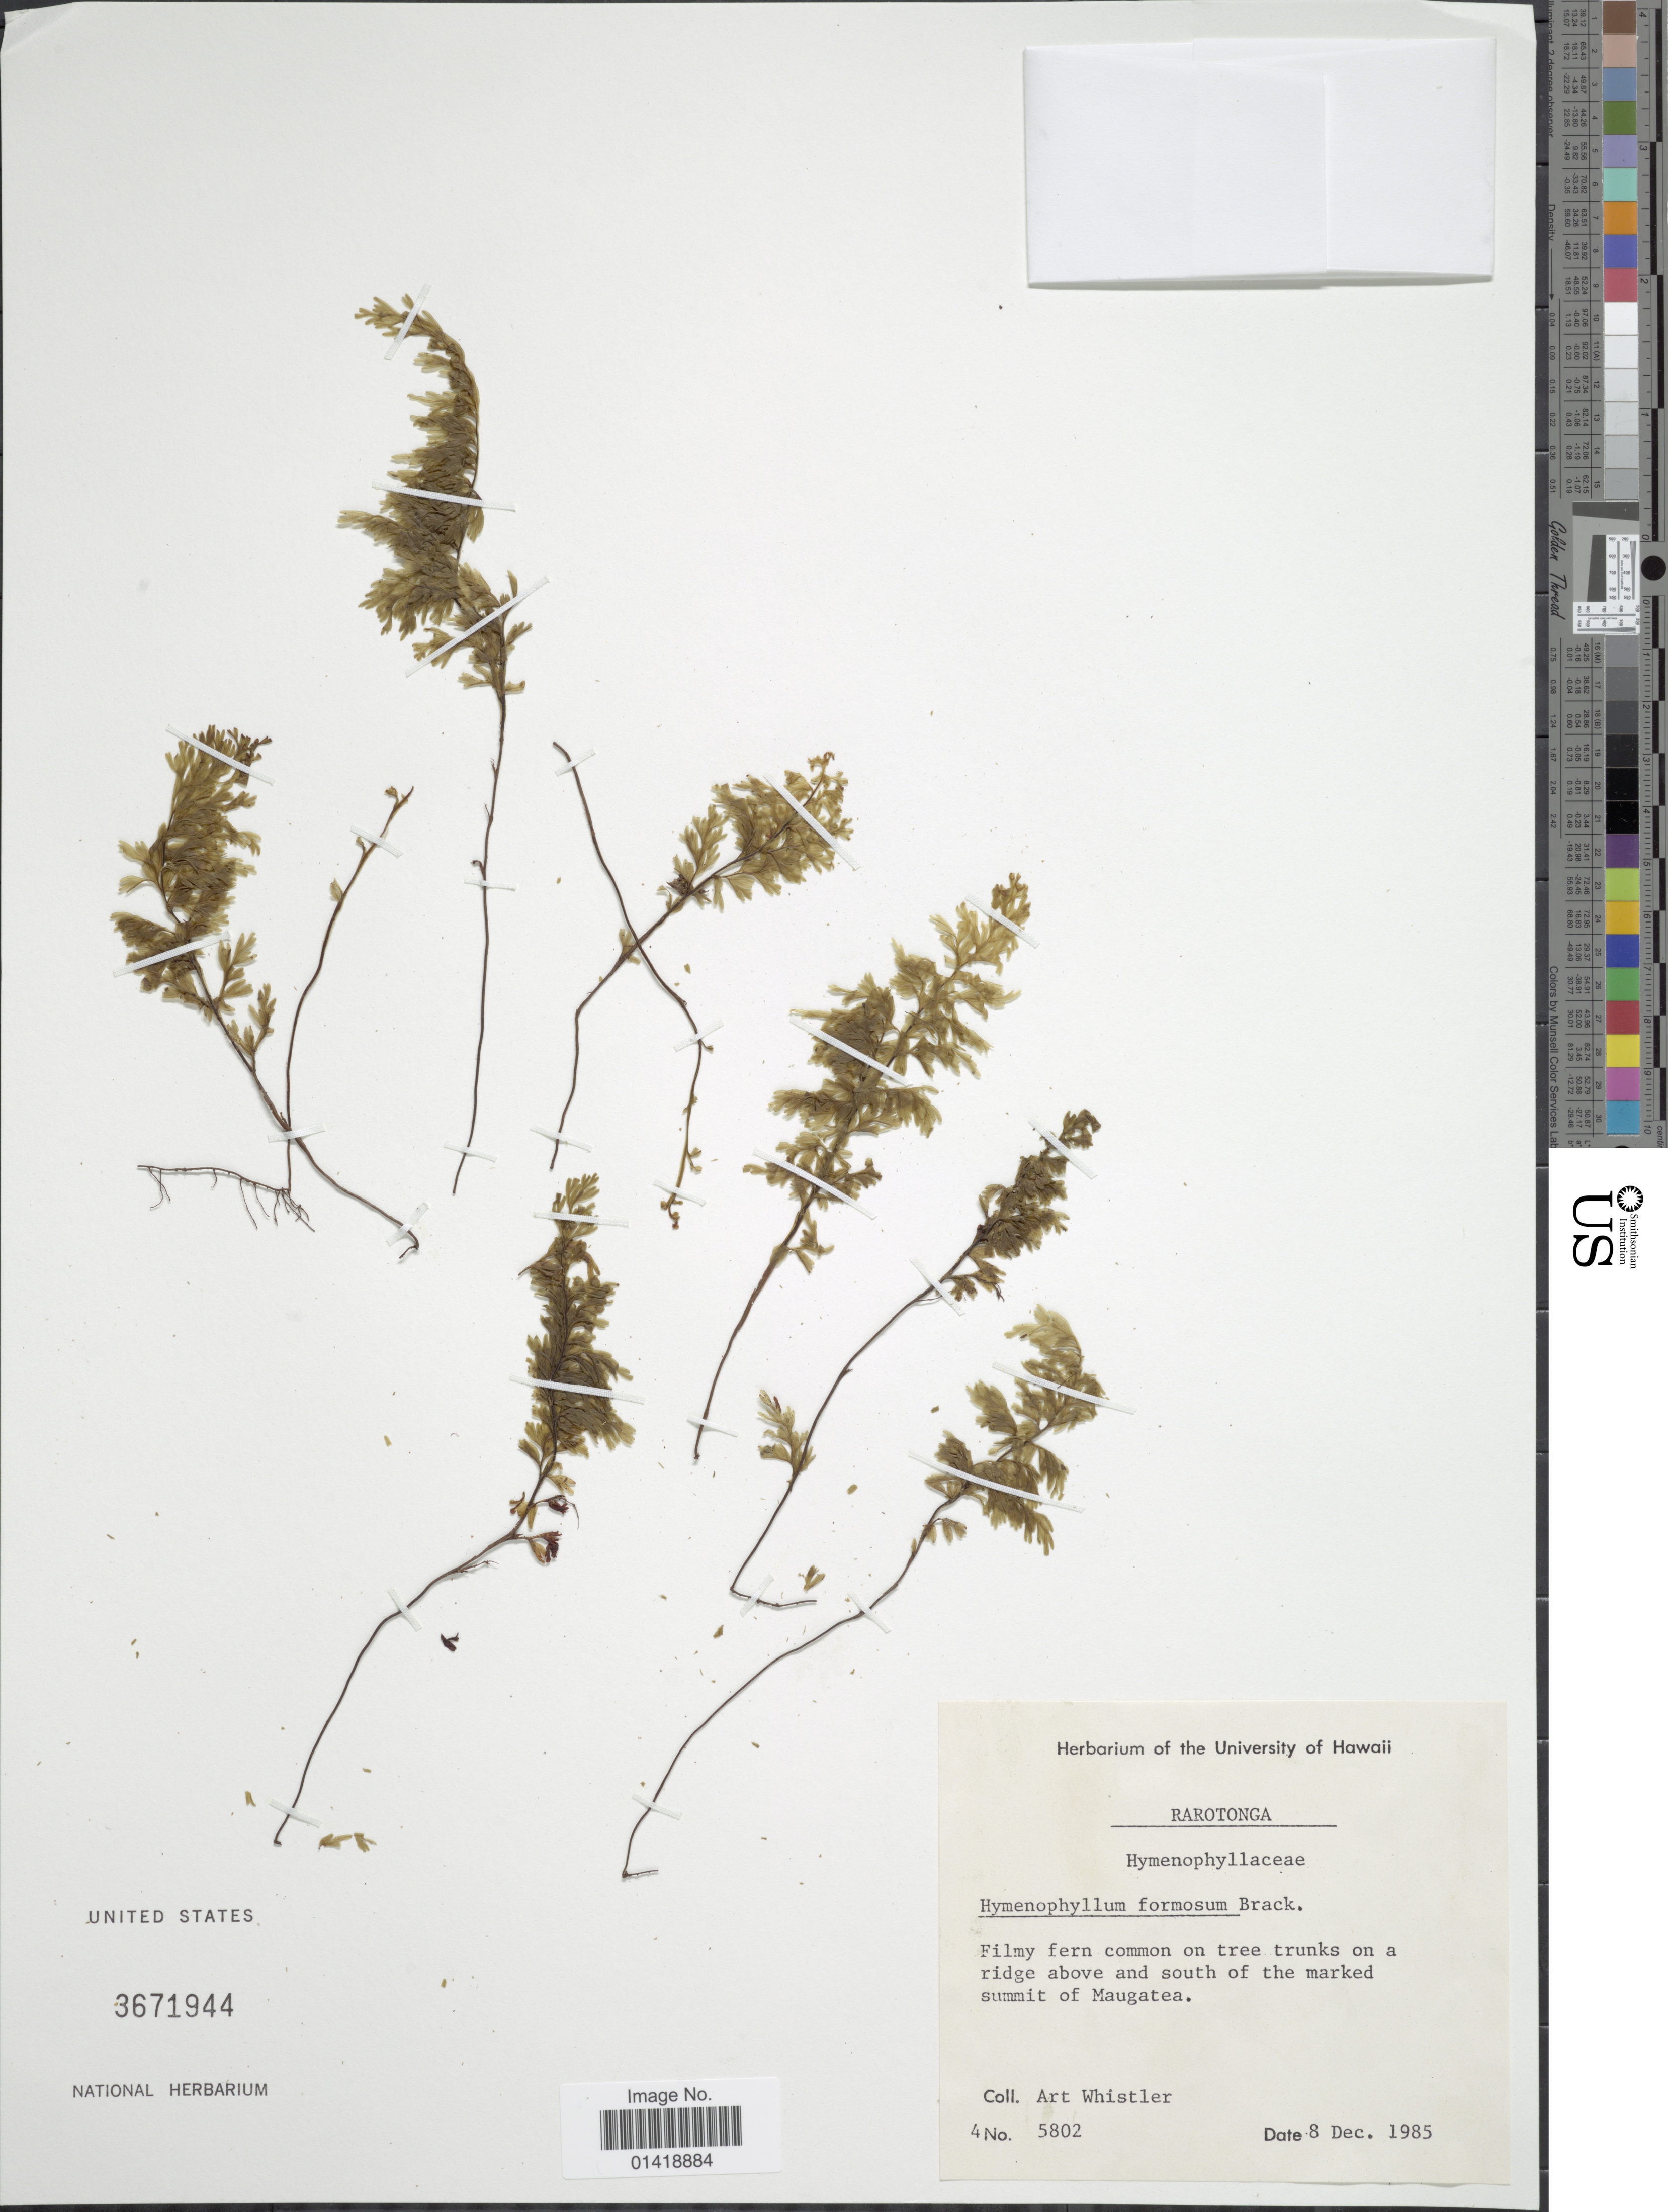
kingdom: Plantae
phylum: Tracheophyta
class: Polypodiopsida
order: Hymenophyllales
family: Hymenophyllaceae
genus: Hymenophyllum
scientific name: Hymenophyllum formosum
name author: Brack. in Wilkes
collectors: A. Whistler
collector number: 5802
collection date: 1985-12-08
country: Cook Islands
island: Rarotonga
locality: Rarotonga. Filmy fern common on tree trunks on a ridge above and south of the marked summit of Maungatea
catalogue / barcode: US 3671944